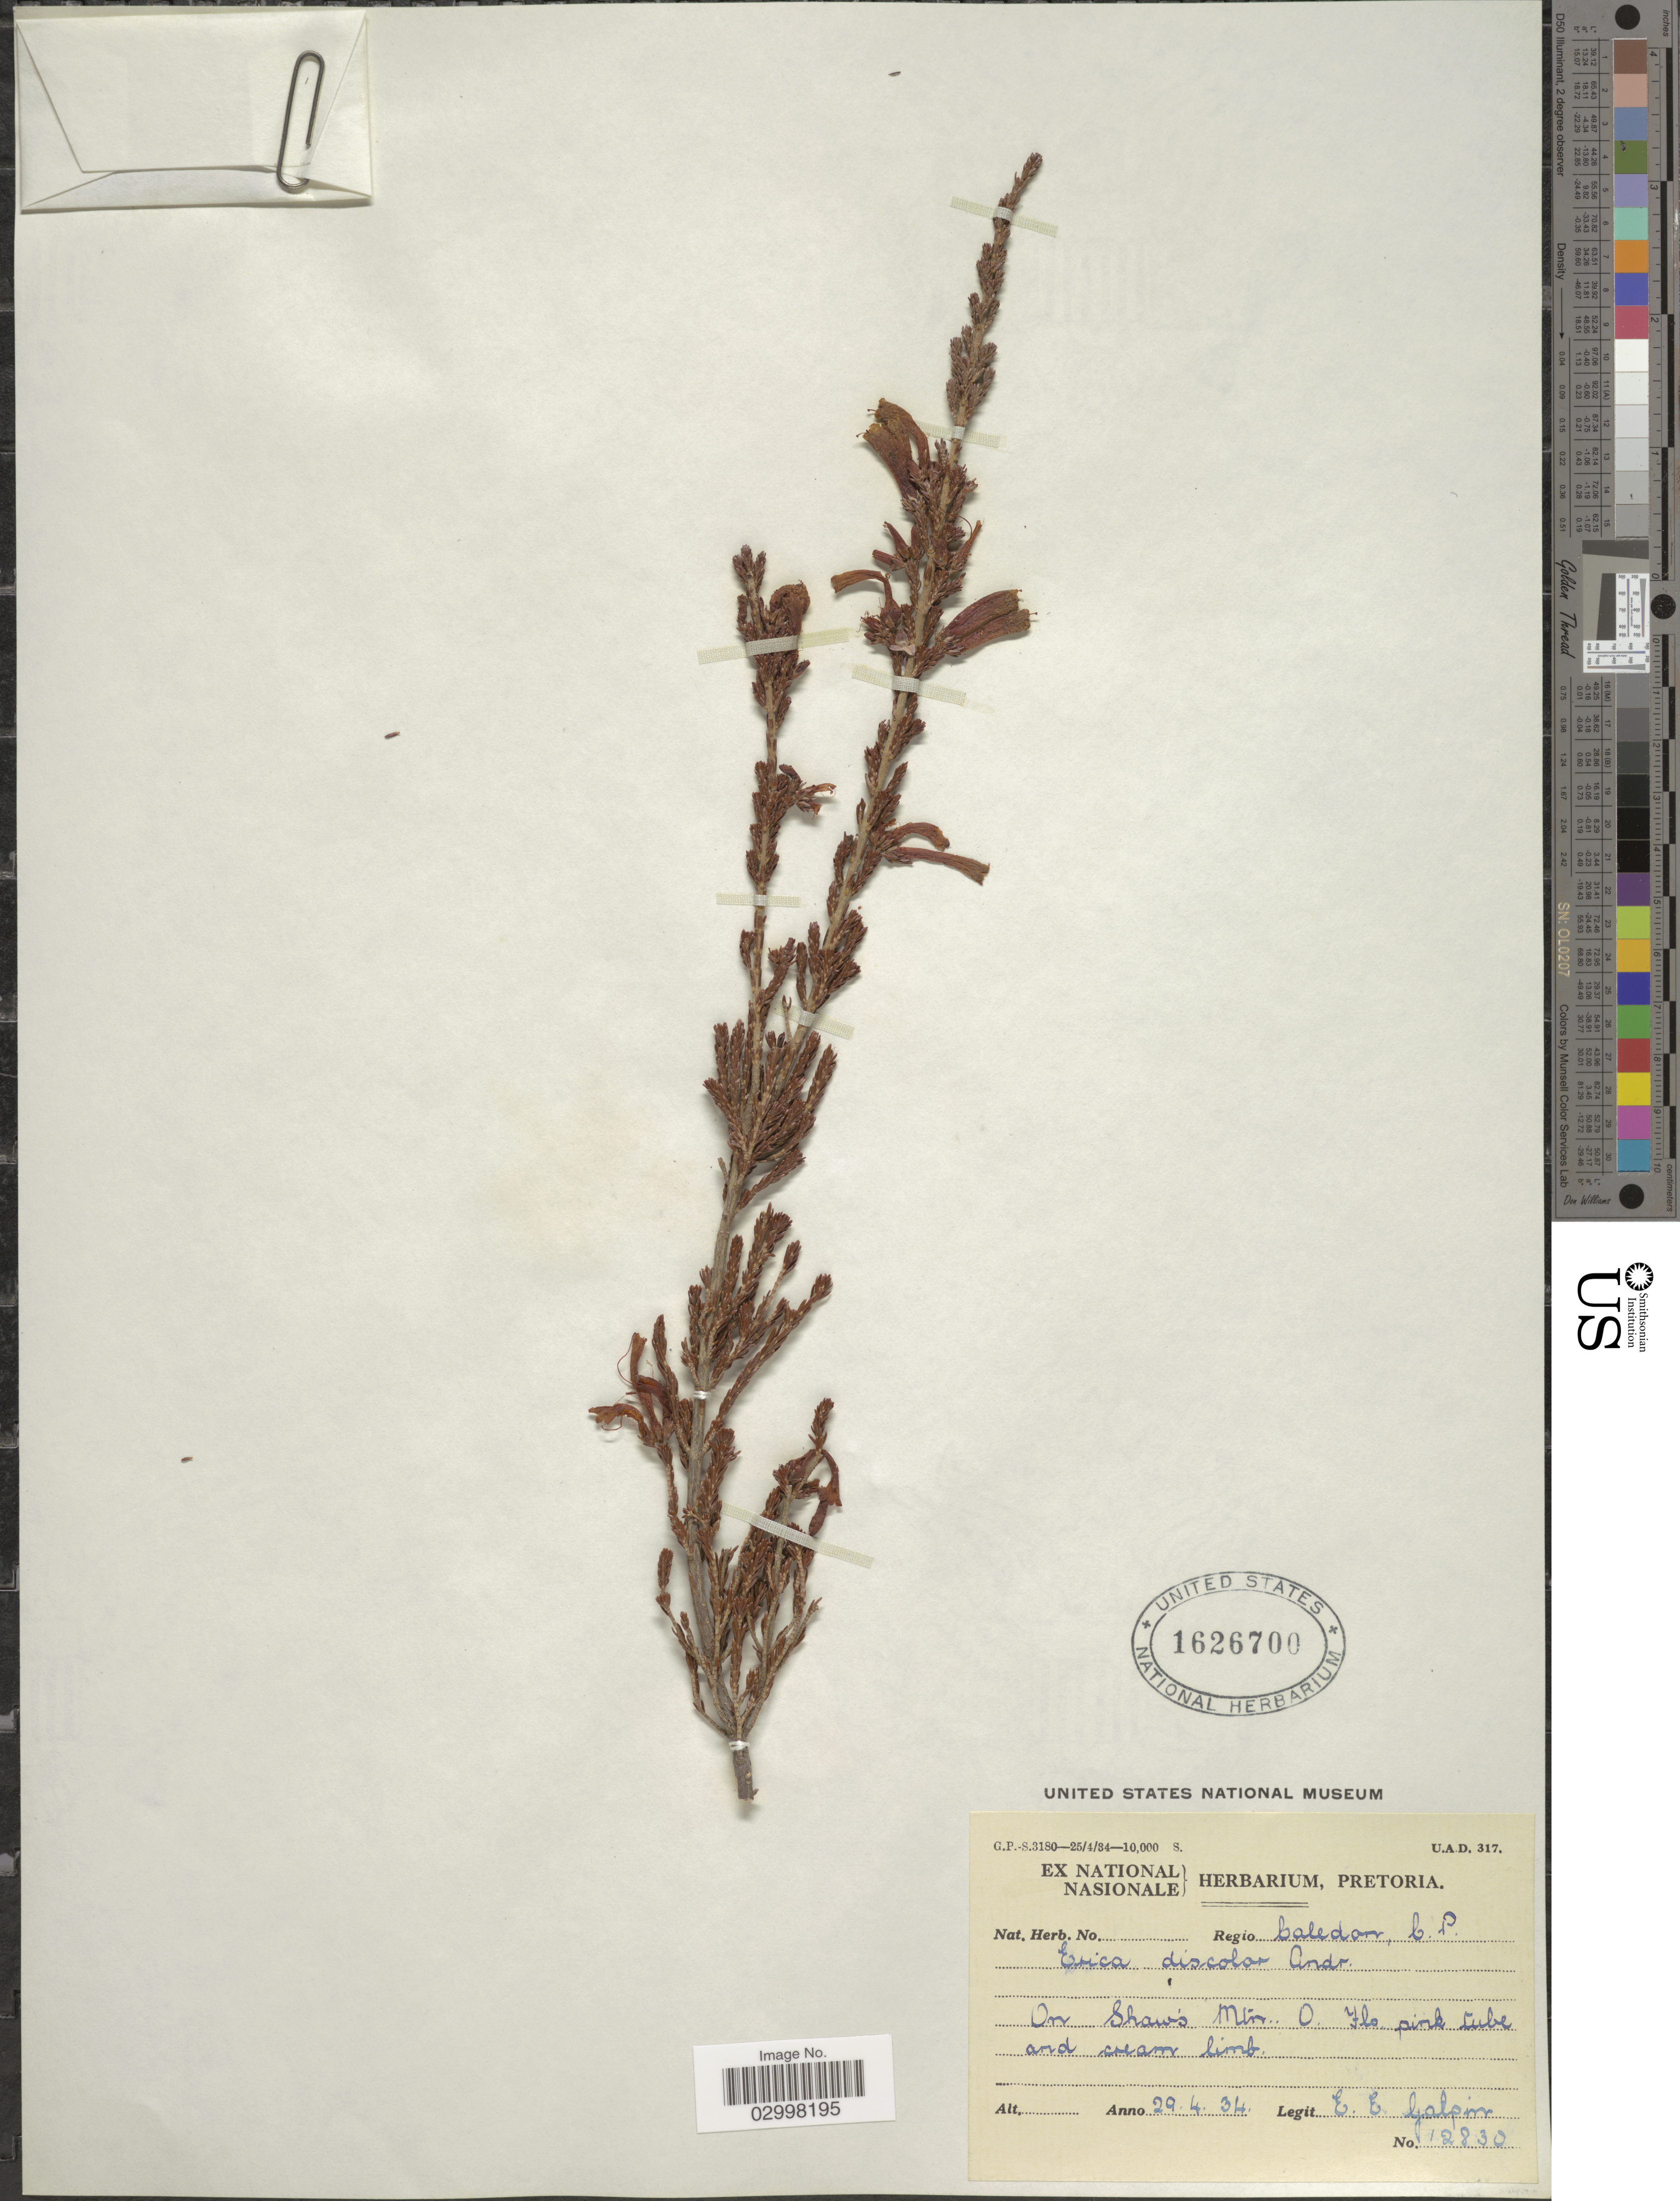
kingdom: Plantae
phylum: Tracheophyta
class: Magnoliopsida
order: Ericales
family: Ericaceae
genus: Erica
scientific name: Erica discolor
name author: Andrews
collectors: E. Galpin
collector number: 12830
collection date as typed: Transcribed d/m/y: 29/4/34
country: South Africa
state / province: Western Cape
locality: Regio Caledon, C.P. On Shaw's Mtn., O.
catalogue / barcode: US 1626700